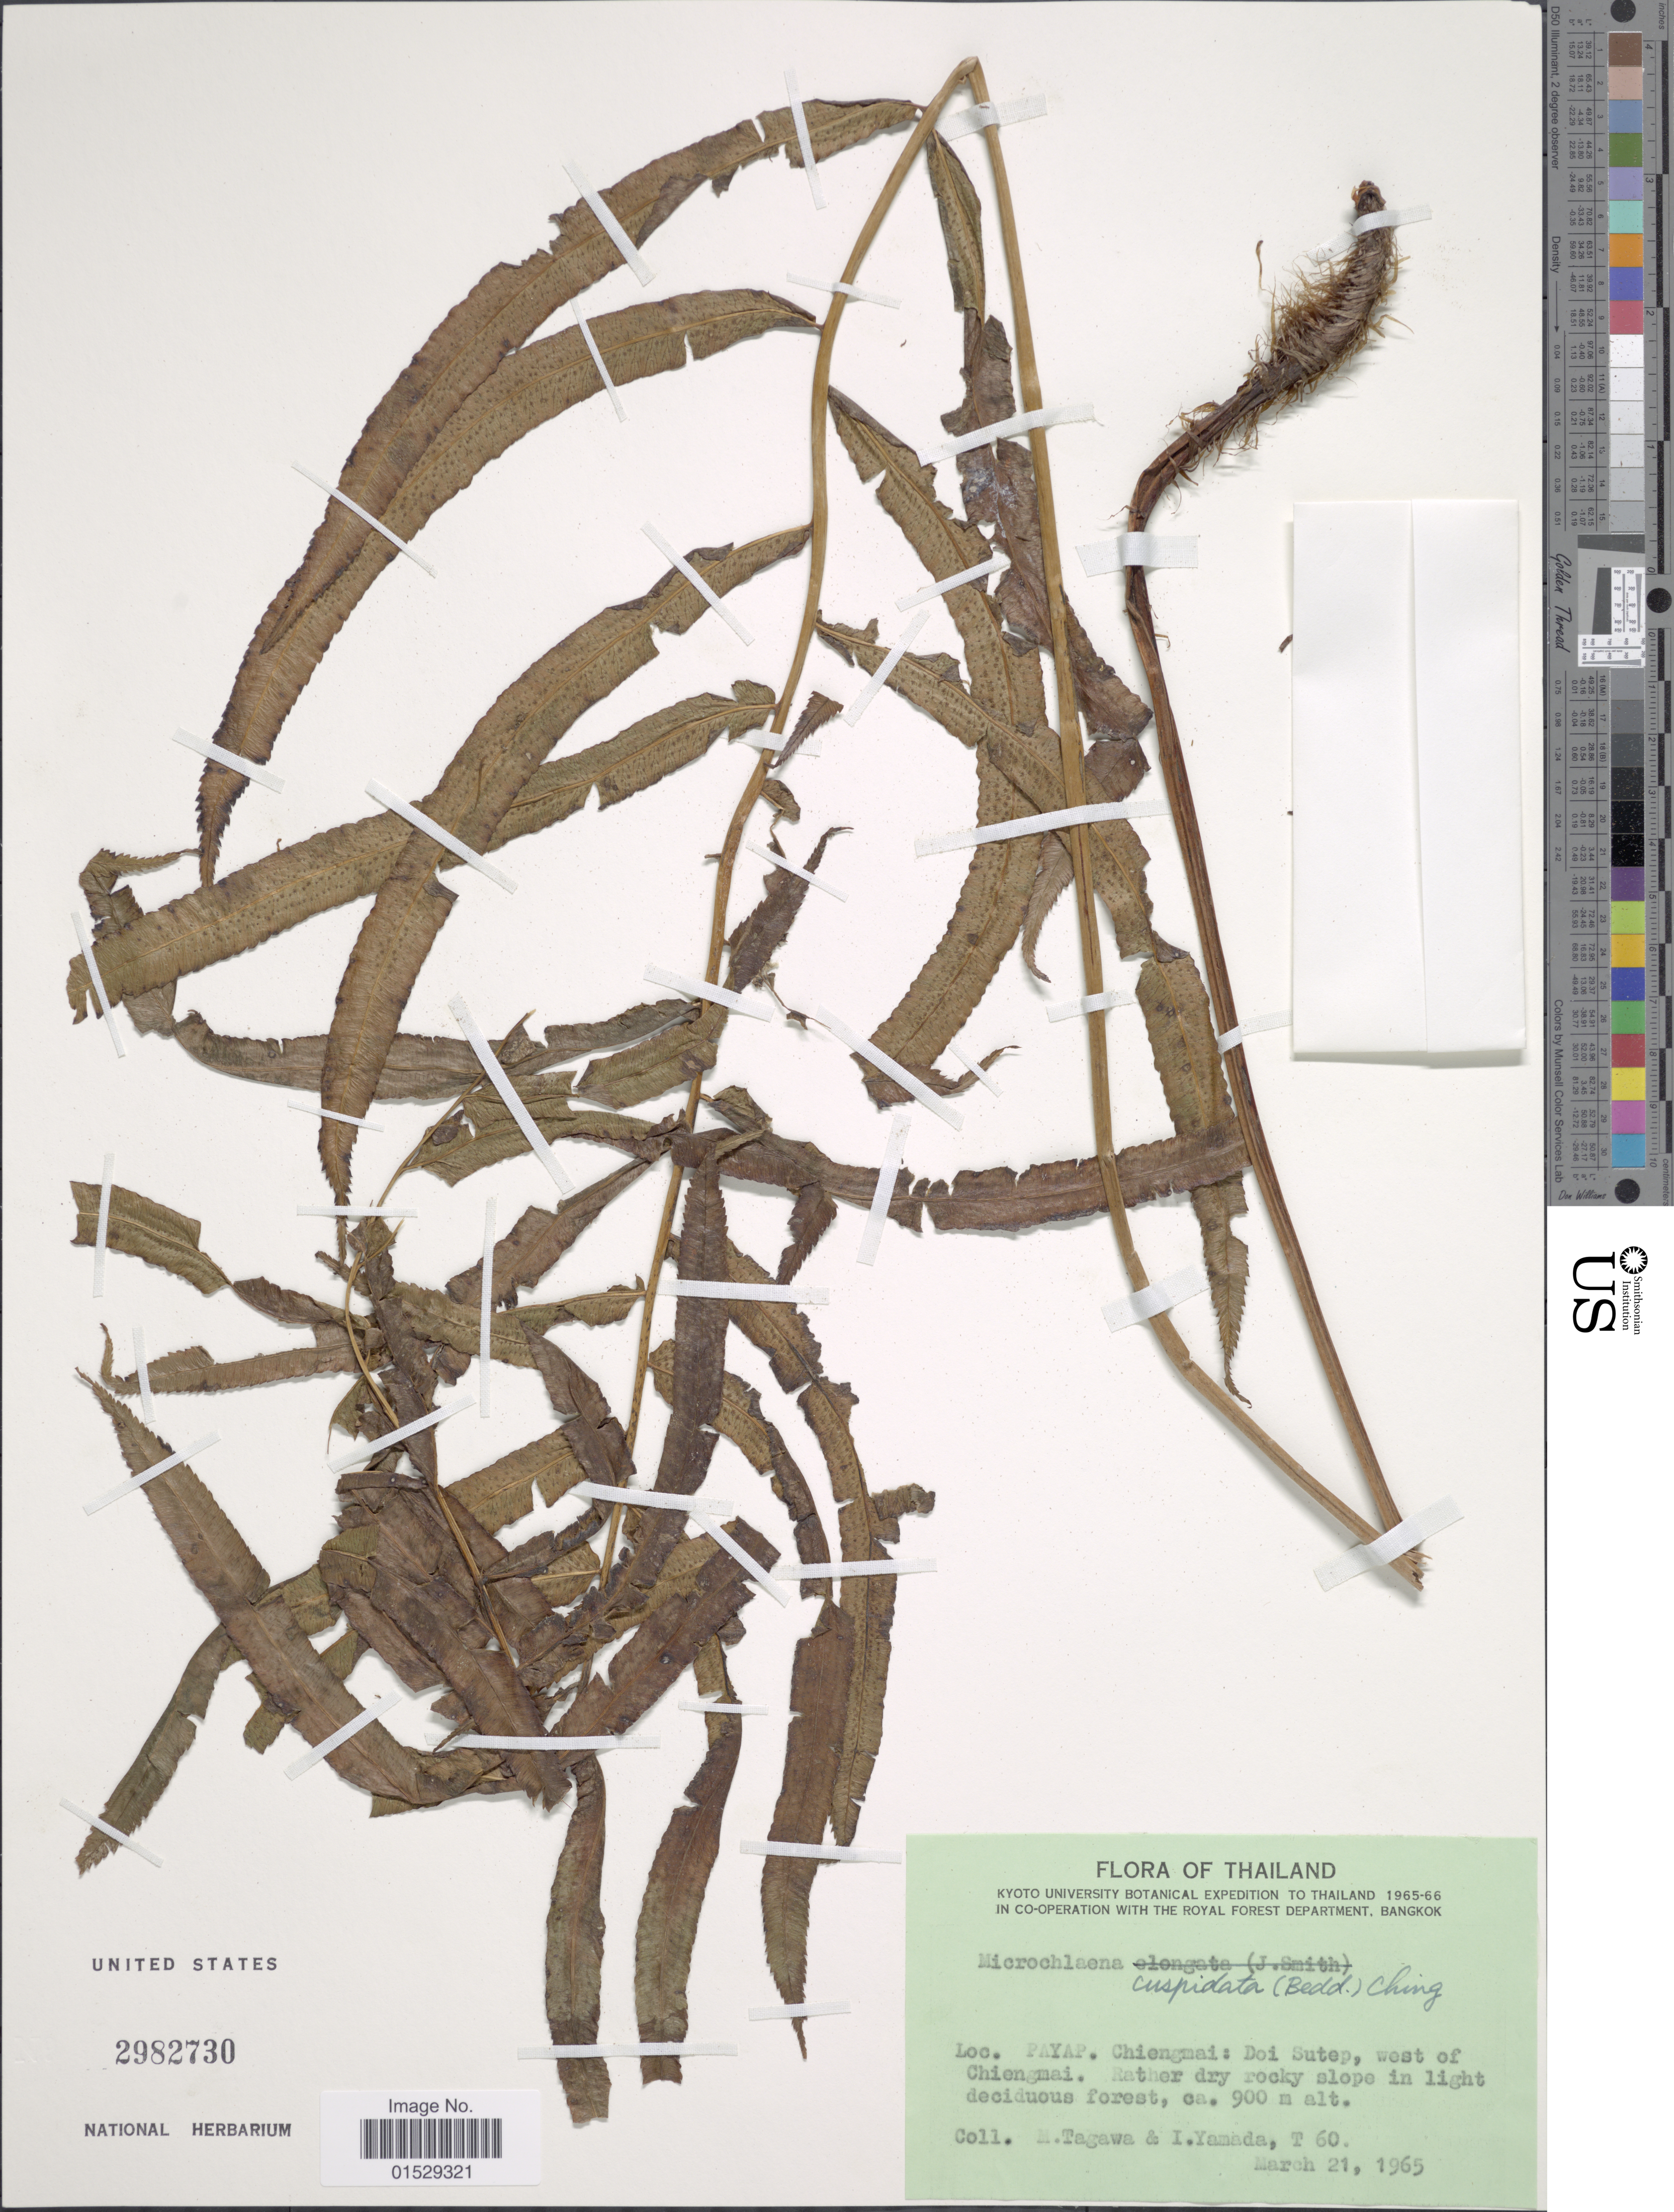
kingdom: Plantae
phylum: Tracheophyta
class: Polypodiopsida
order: Polypodiales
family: Athyriaceae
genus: Anisocampium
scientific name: Anisocampium cuspidatum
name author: (Mett. ex Bedd.) Yea C. Liu et al.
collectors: M. Tagawa & I. Yamada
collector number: T60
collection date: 1965-03-21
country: Thailand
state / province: Chiang Mai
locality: Payap, Chiengmai: Doi Sutep, west of Chiengmai, rather dry rocky slope in light deciduous forest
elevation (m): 900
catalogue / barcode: US 2982730